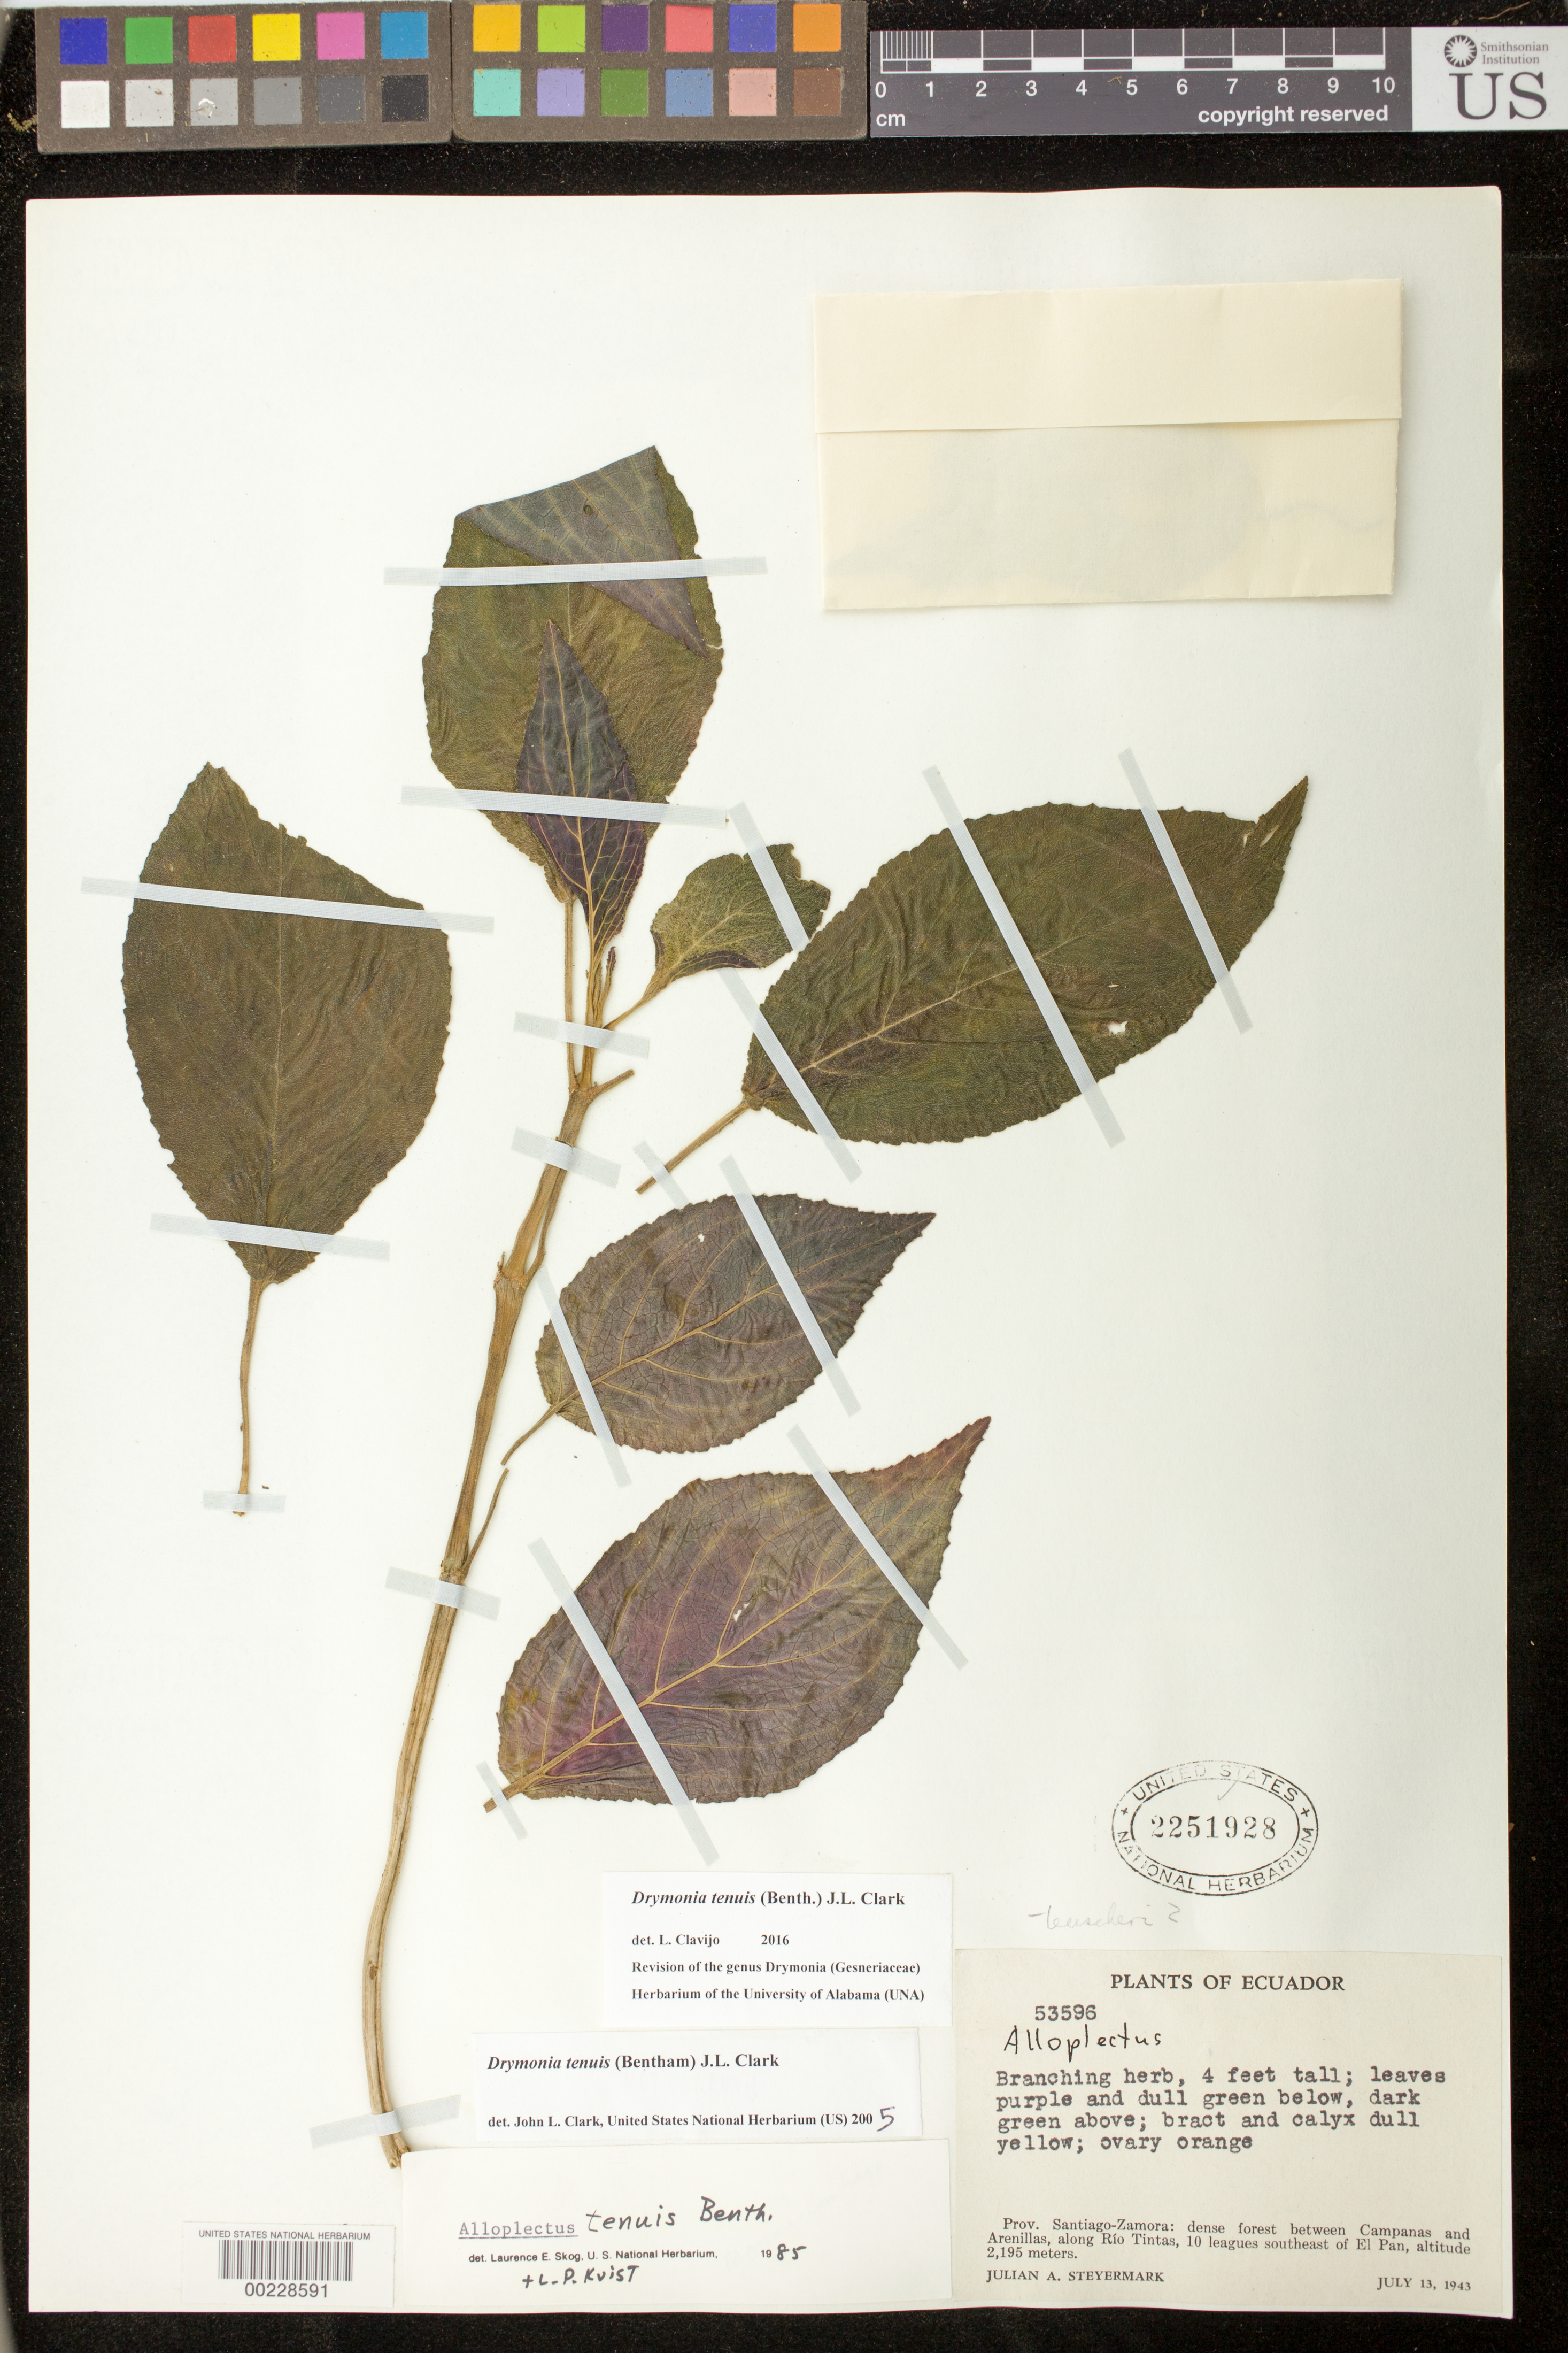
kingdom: Plantae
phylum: Tracheophyta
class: Magnoliopsida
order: Lamiales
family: Gesneriaceae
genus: Drymonia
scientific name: Drymonia teuscheri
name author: (Raymond) J.L. Clark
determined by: Clark, J. L., (SEL), The Marie Selby Botanical Garden (UNITED STATES)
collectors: J. Steyermark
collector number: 53596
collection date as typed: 13 Jul 1943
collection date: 1943-07-13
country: Ecuador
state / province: Morona-Santiago / Zamora-Chinchipe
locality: Between Campanas and Arenillas, along Rio Tintas, 10 leagues SE of El Pan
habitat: Dense forest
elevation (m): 2195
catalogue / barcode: US 2251928